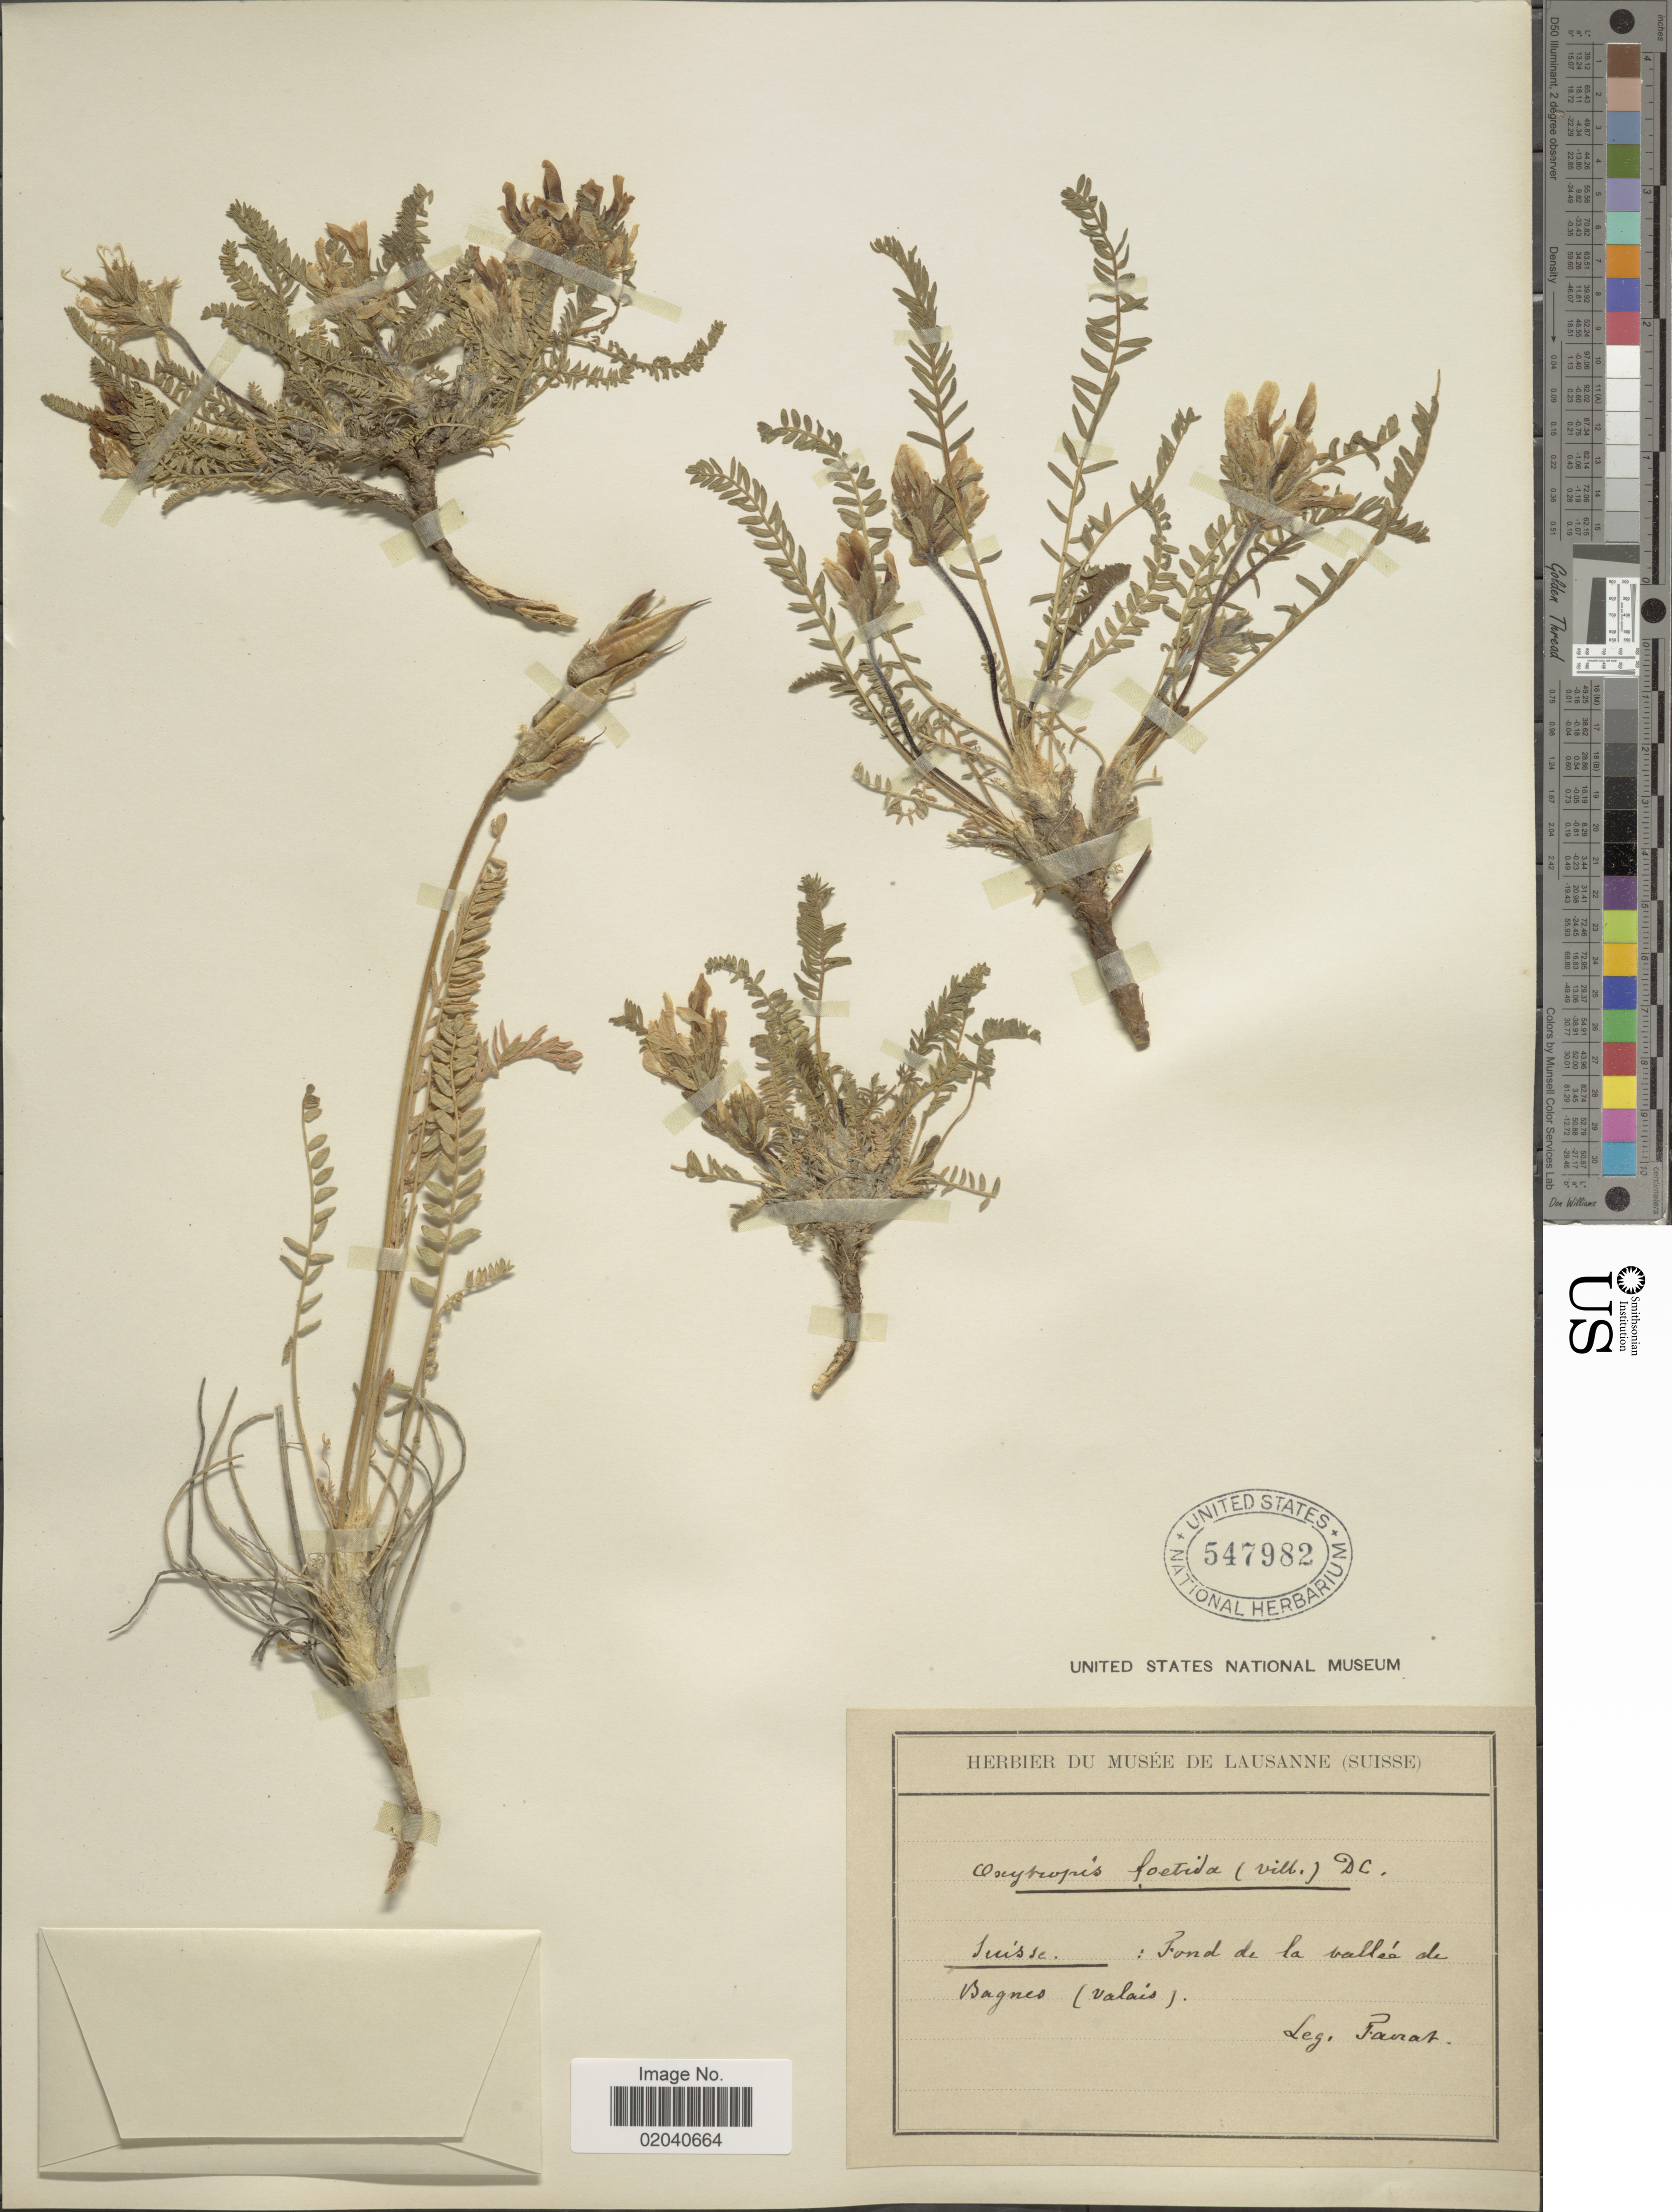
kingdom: Plantae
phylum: Tracheophyta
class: Magnoliopsida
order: Fabales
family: Fabaceae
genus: Oxytropis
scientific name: Oxytropis foetida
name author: (Vill.) DC.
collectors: Parat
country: Switzerland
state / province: Valais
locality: Suisse: Fond de la valles de Bagnes (Valais)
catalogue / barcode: US 547982